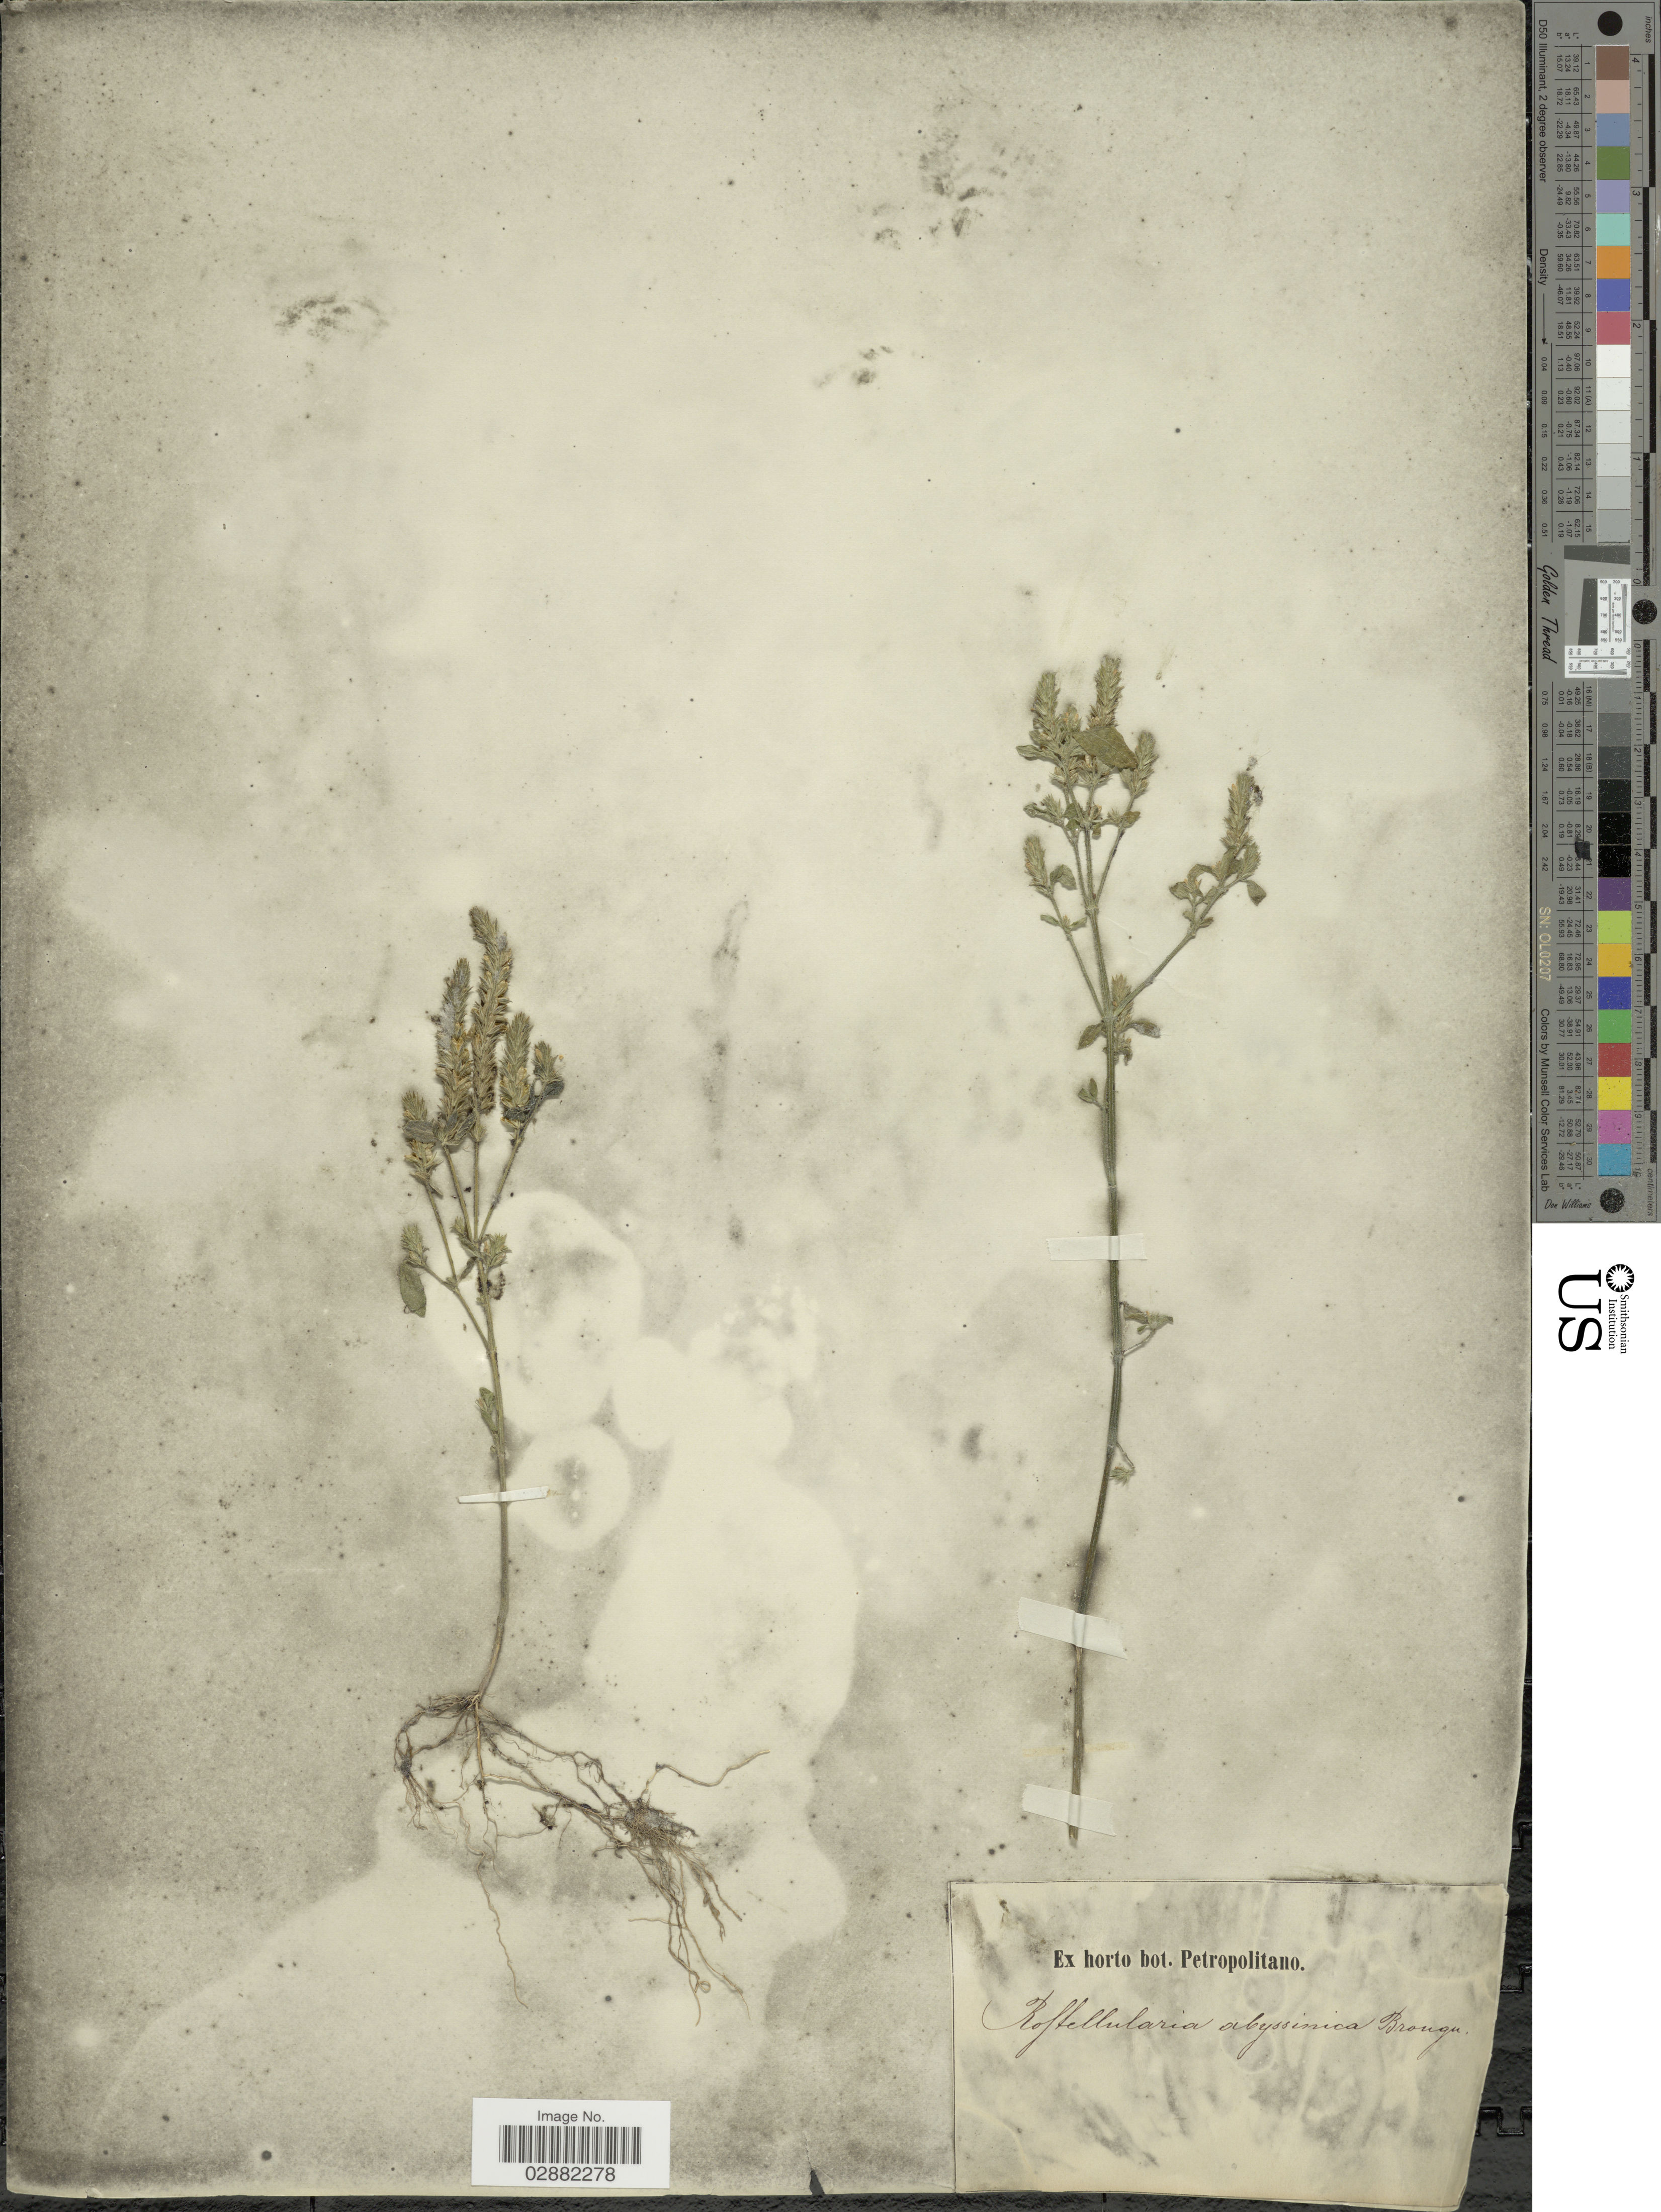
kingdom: Plantae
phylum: Tracheophyta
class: Magnoliopsida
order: Lamiales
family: Acanthaceae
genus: Rostellularia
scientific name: Rostellularia abyssinica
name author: Brongn. ex Nees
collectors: ex Horto Bot. Petropolitano